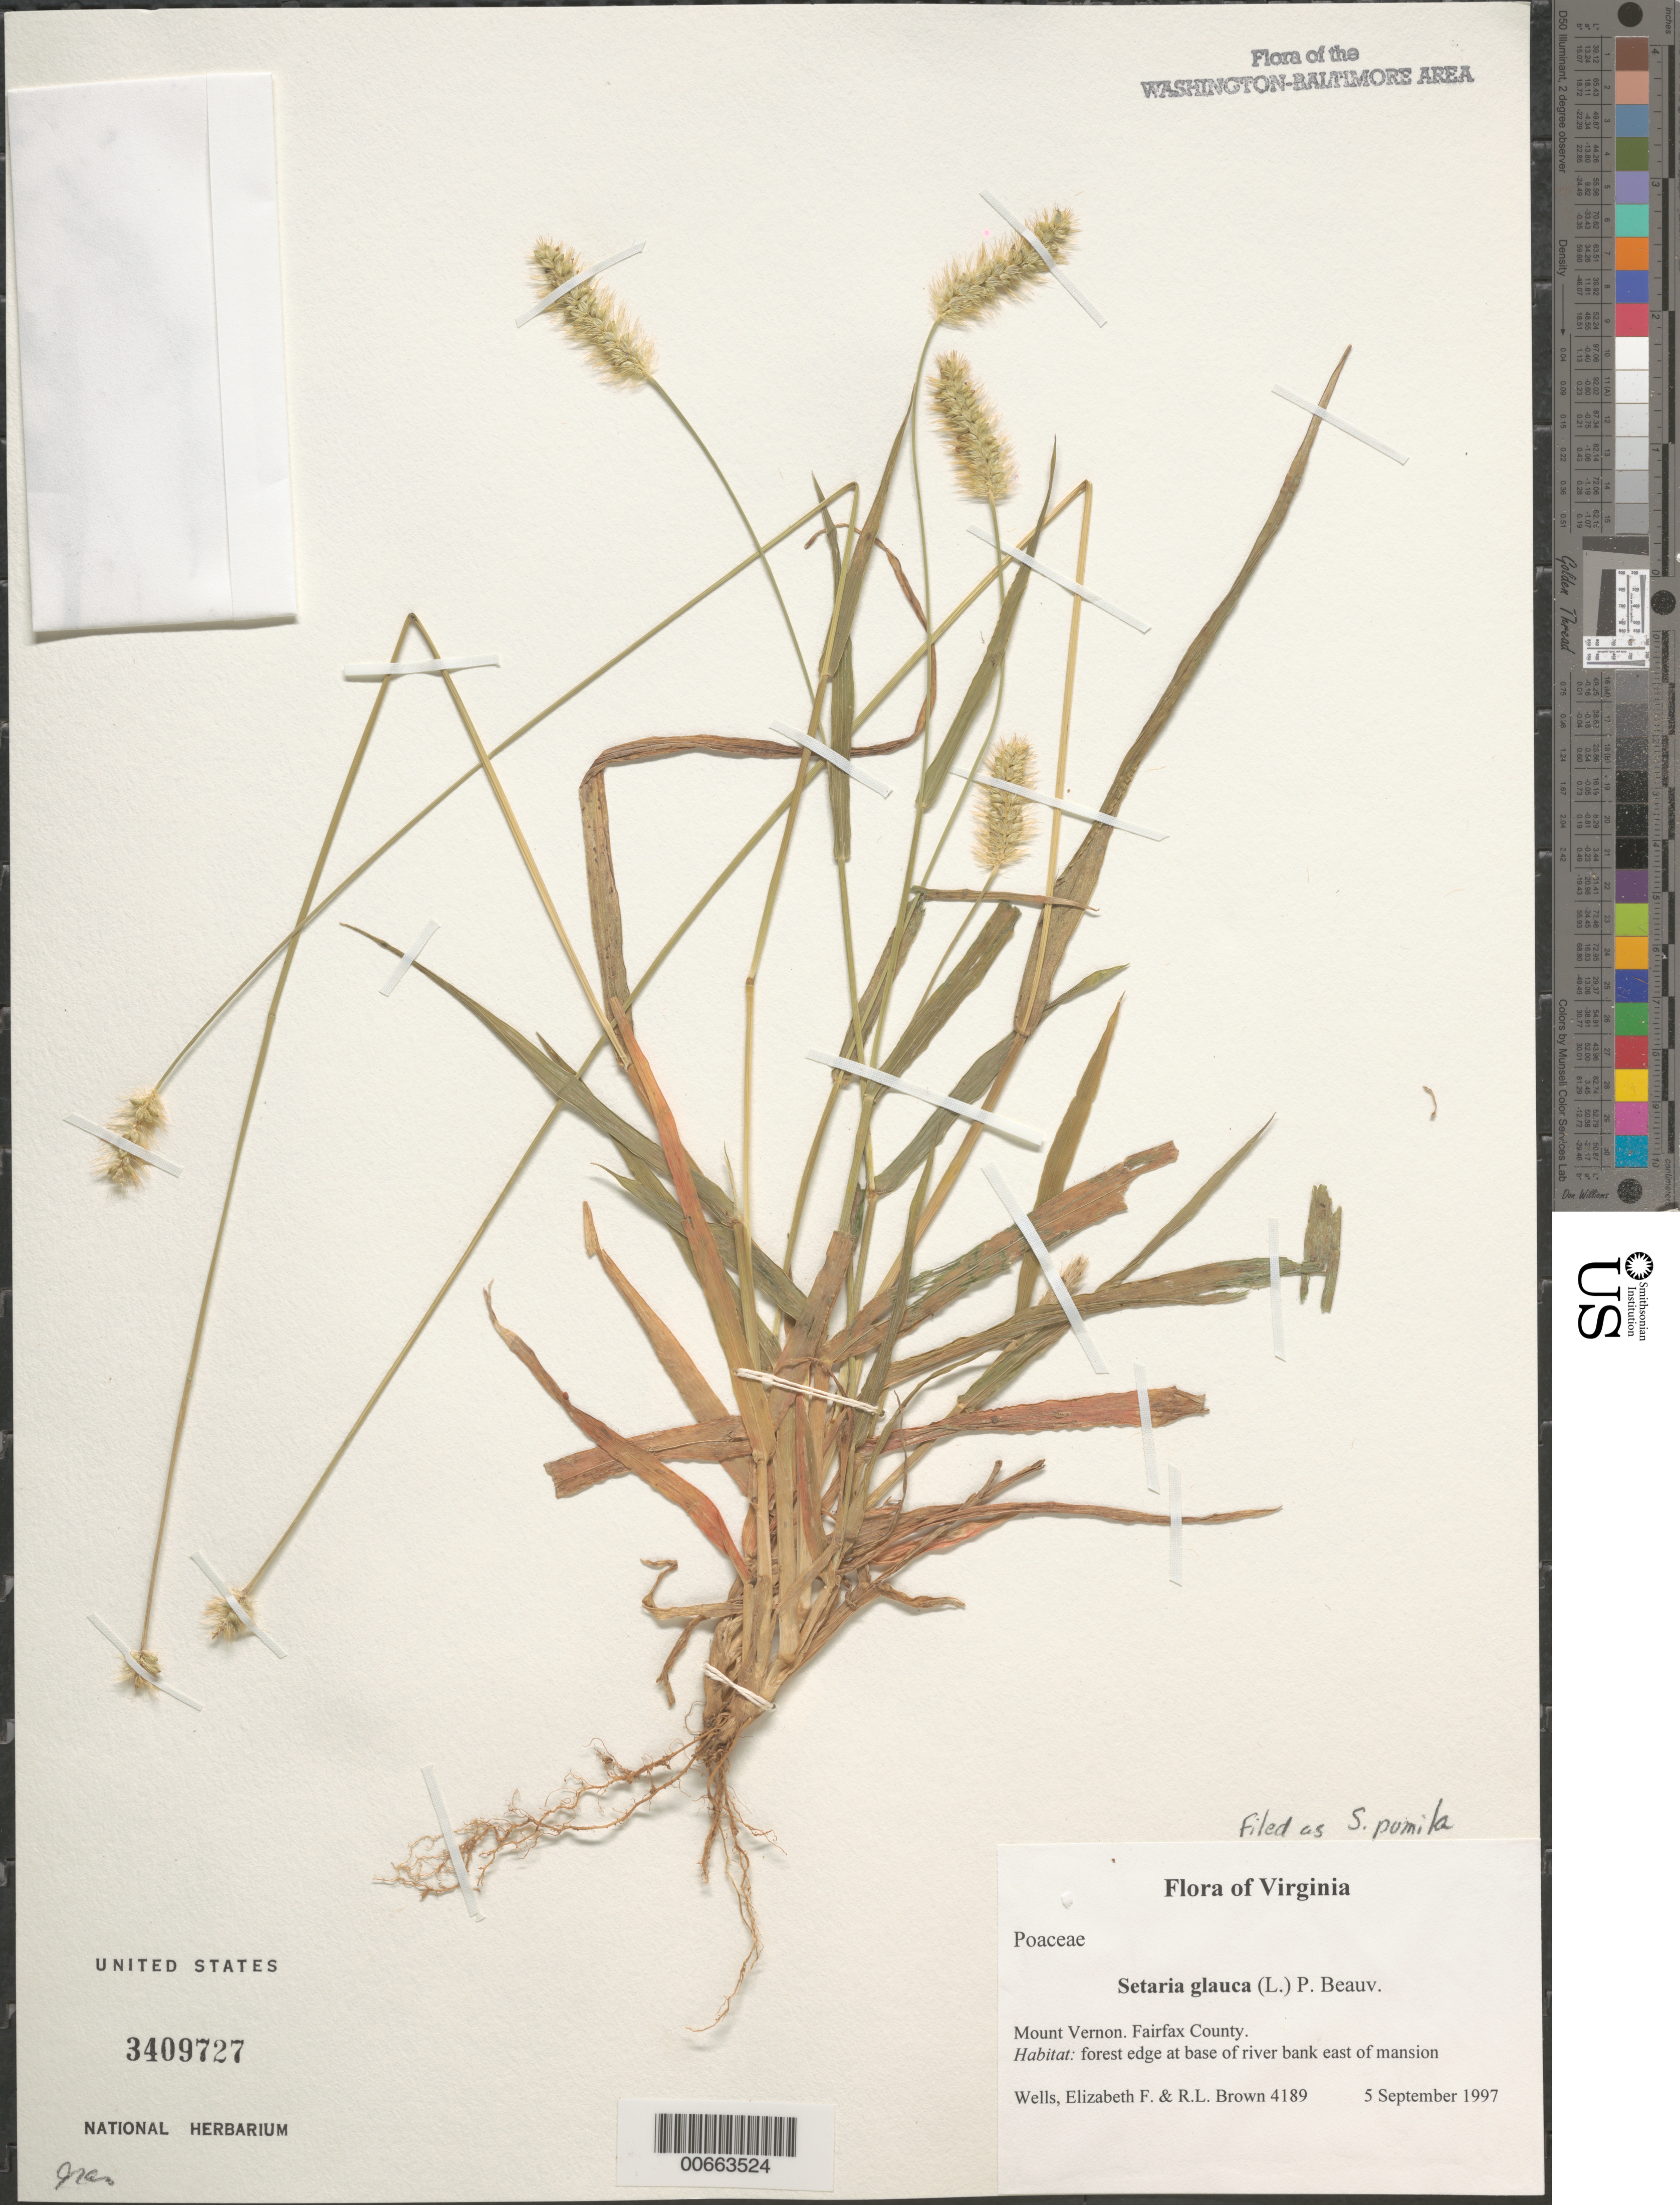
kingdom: Plantae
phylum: Tracheophyta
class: Liliopsida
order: Poales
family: Poaceae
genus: Setaria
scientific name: Setaria pumila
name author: (Poir.) Roem. & Schult.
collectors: E. F. Wells & R. L. Brown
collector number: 4189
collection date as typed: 05 Sep 1997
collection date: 1997-09-05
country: United States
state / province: Virginia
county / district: Fairfax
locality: Mount Vernon. East of mansion.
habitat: Forest edge at base of river bank.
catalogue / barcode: US 3409727